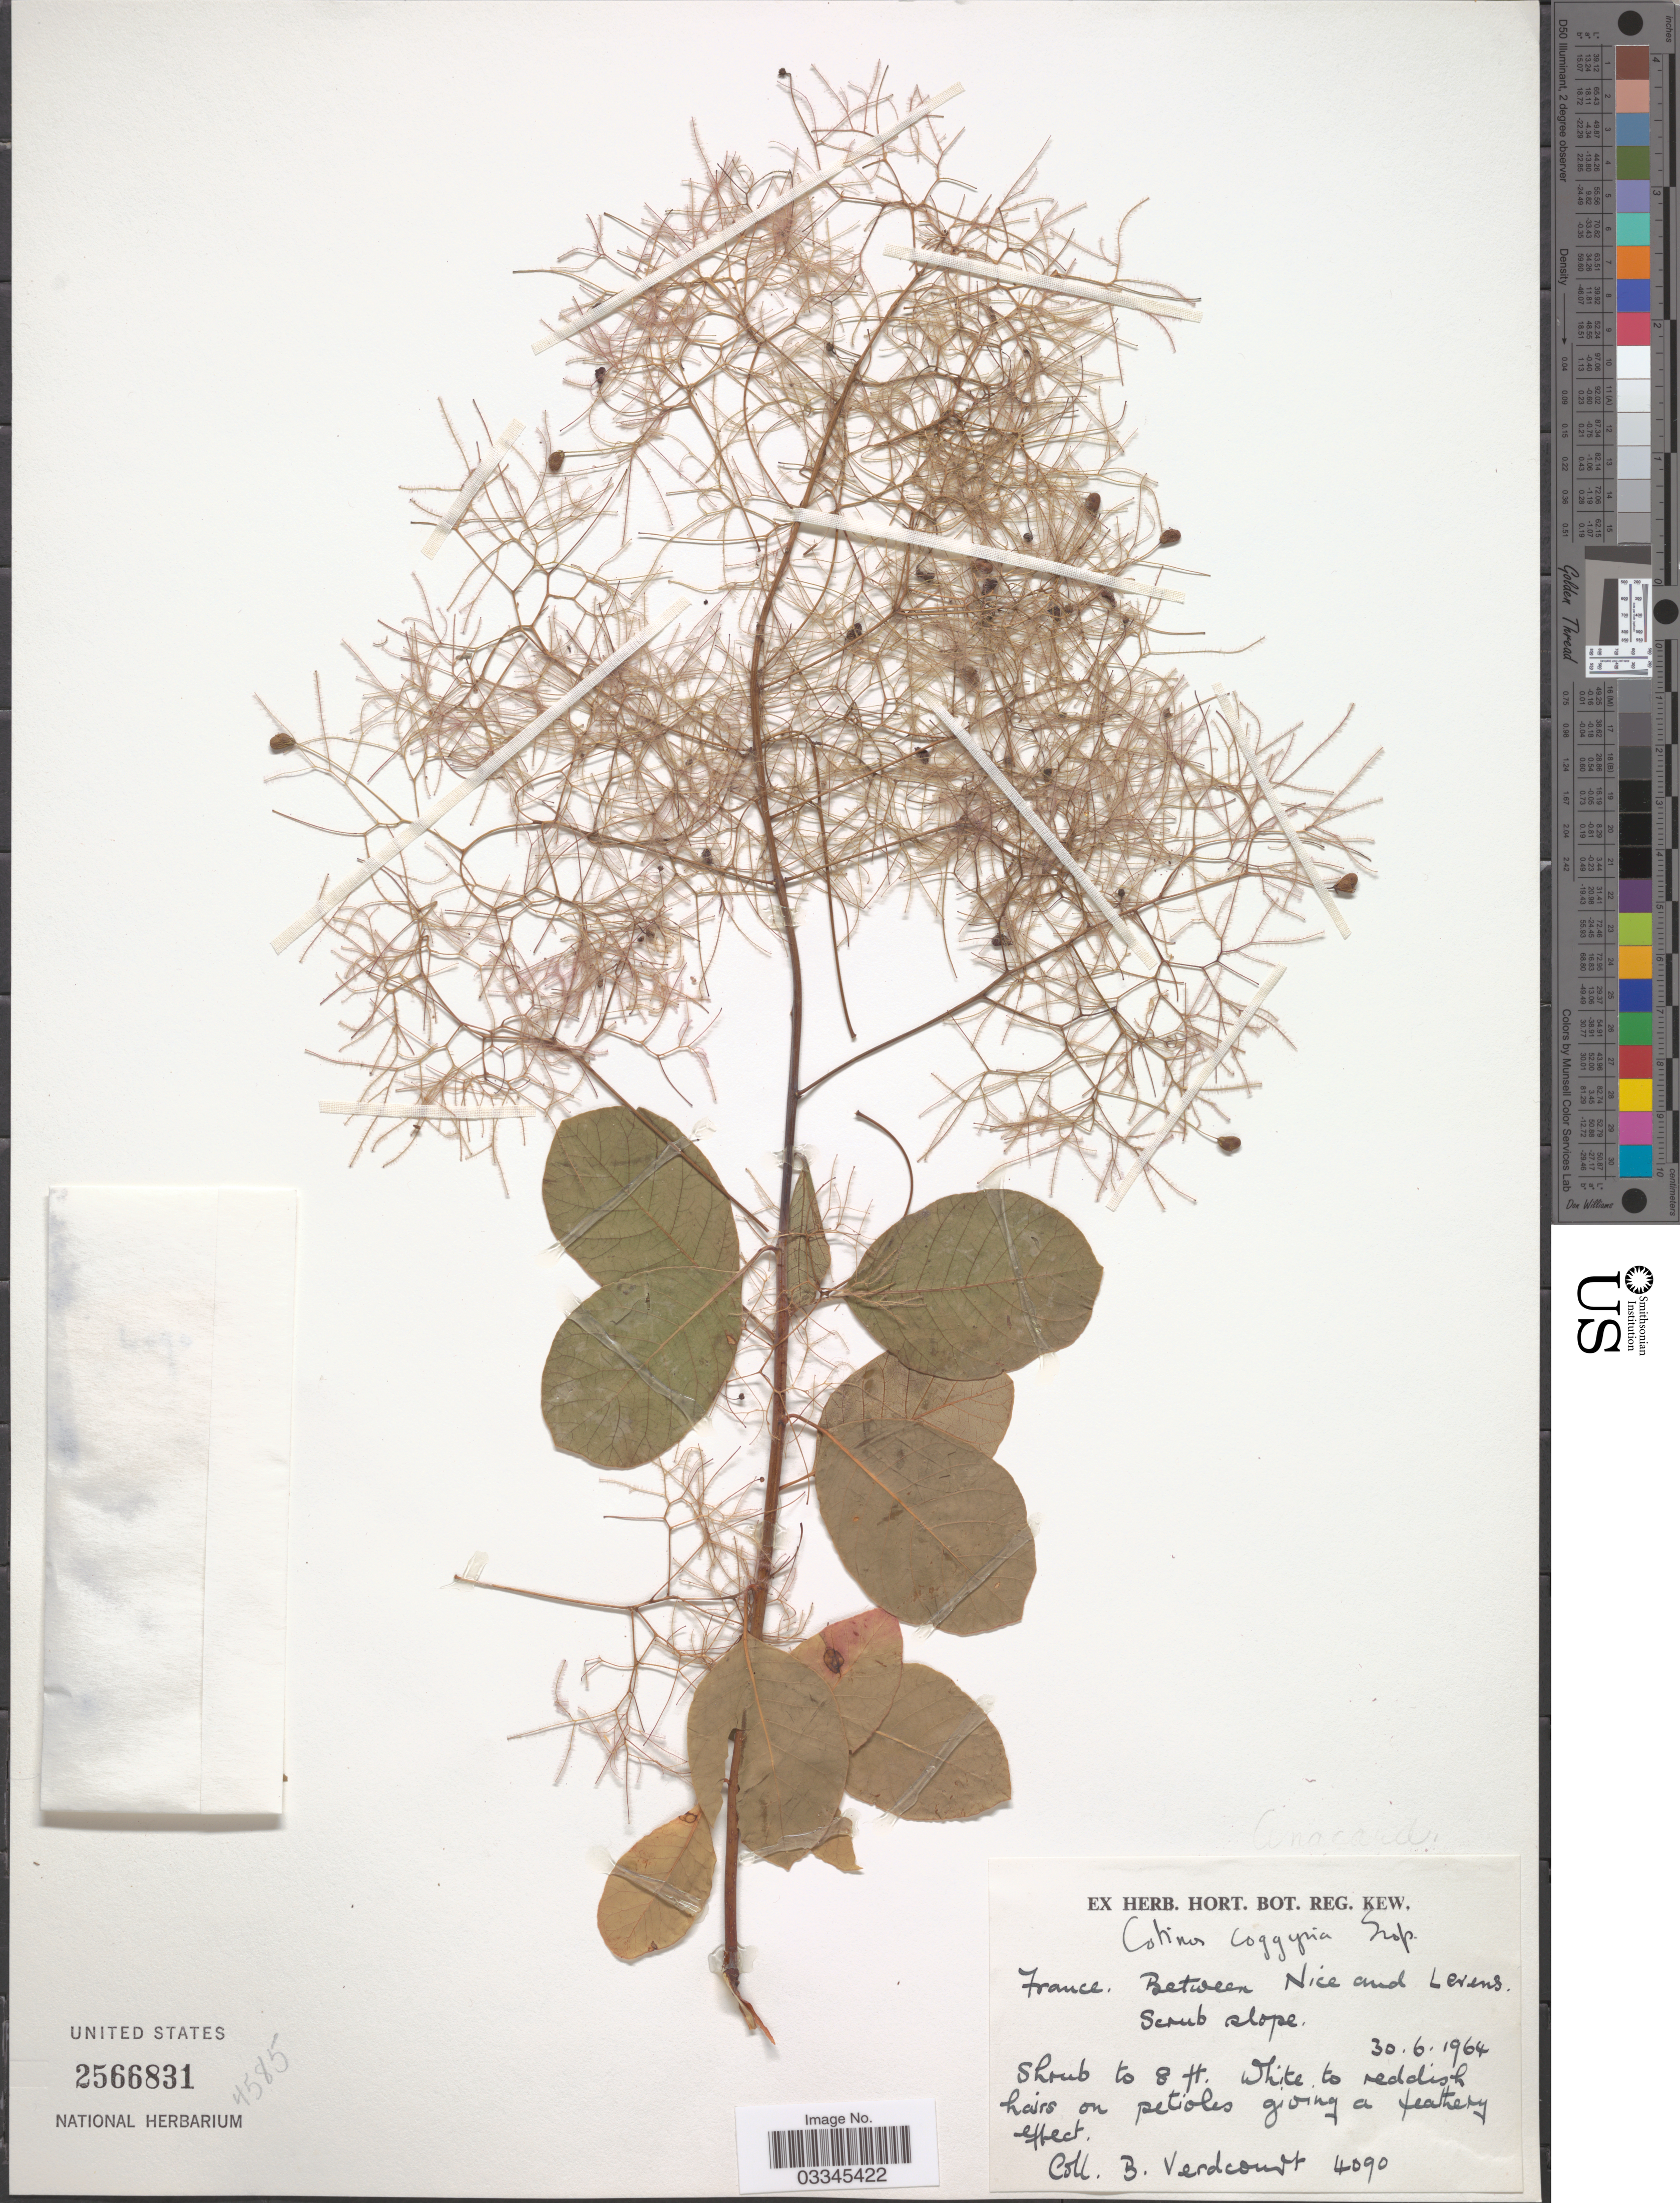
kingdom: Plantae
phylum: Tracheophyta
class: Magnoliopsida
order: Sapindales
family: Anacardiaceae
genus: Cotinus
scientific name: Cotinus coggygria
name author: Scop.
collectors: B. Verdcourt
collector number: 4090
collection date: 1964-06-30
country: France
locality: Between Nice and Levens.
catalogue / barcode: US 2566831